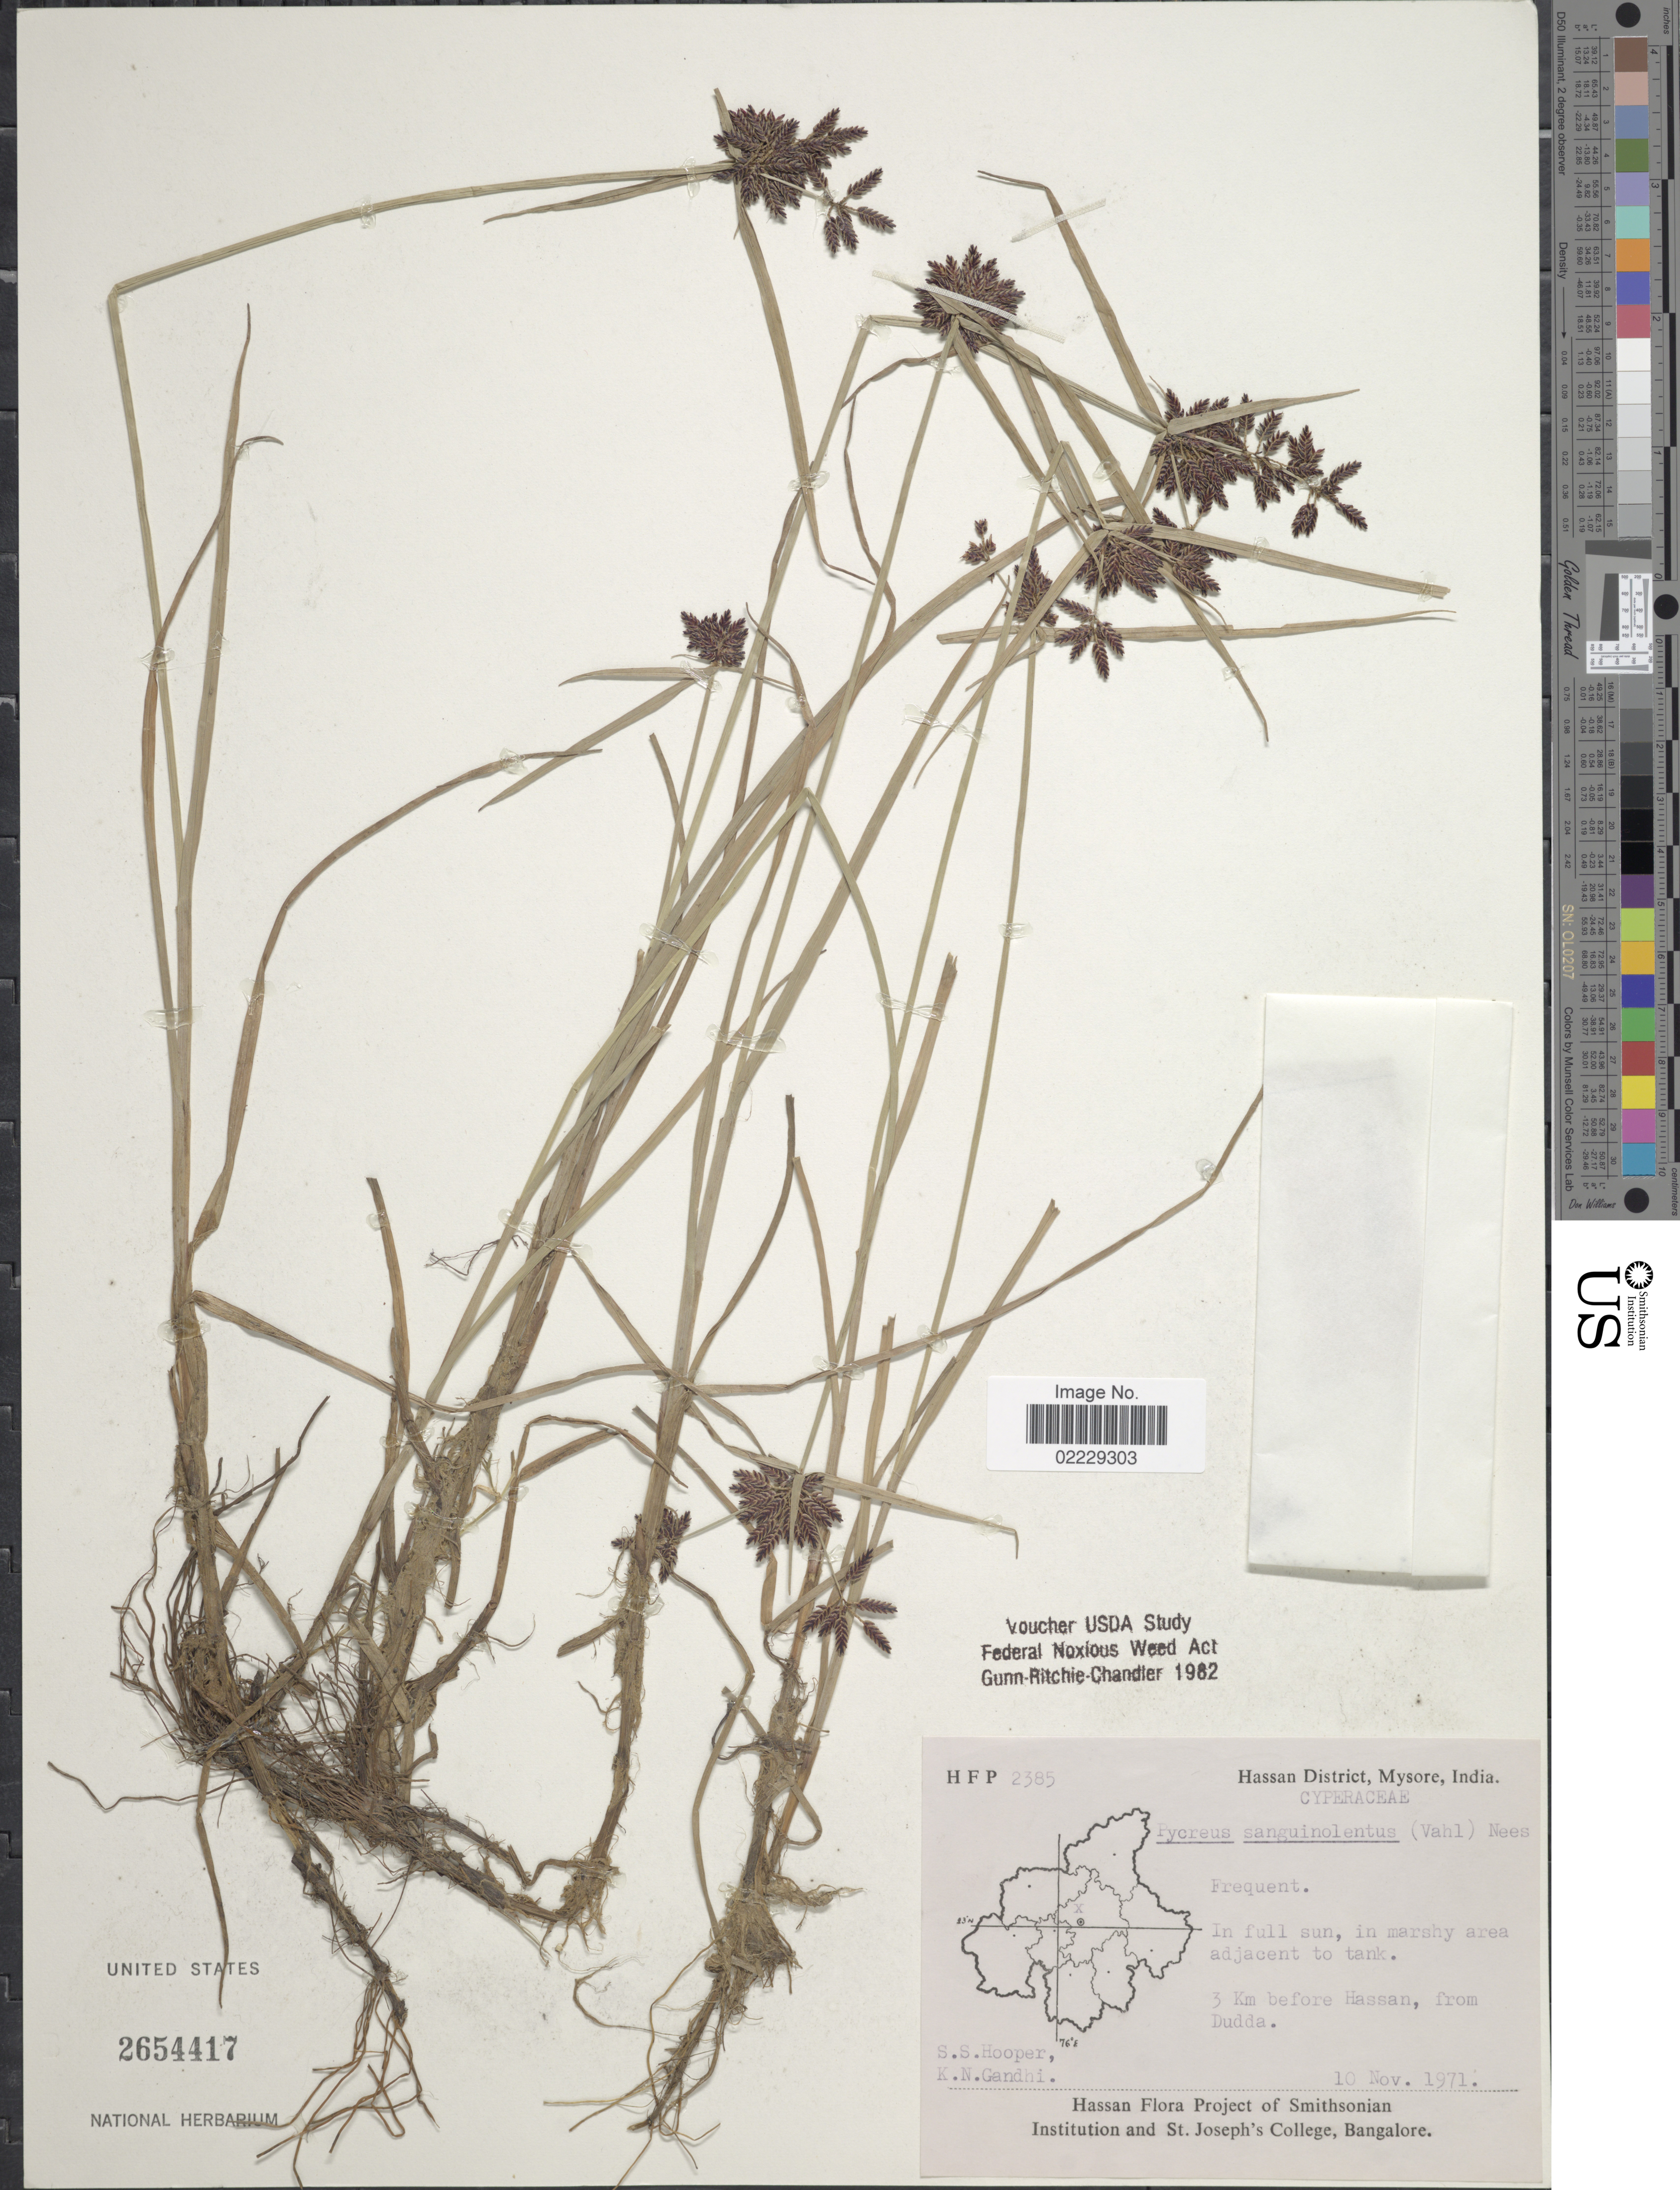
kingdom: Plantae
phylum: Tracheophyta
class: Liliopsida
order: Poales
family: Cyperaceae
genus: Cyperus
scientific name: Cyperus sanguinolentus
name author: Vahl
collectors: S. S. Hooper & K. N. Gandhi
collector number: HFP 2385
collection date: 1971-11-10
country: India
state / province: Karnataka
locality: Hassan District, Mysore, 3 km before Hassan, from Dudda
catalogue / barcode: US 2654417